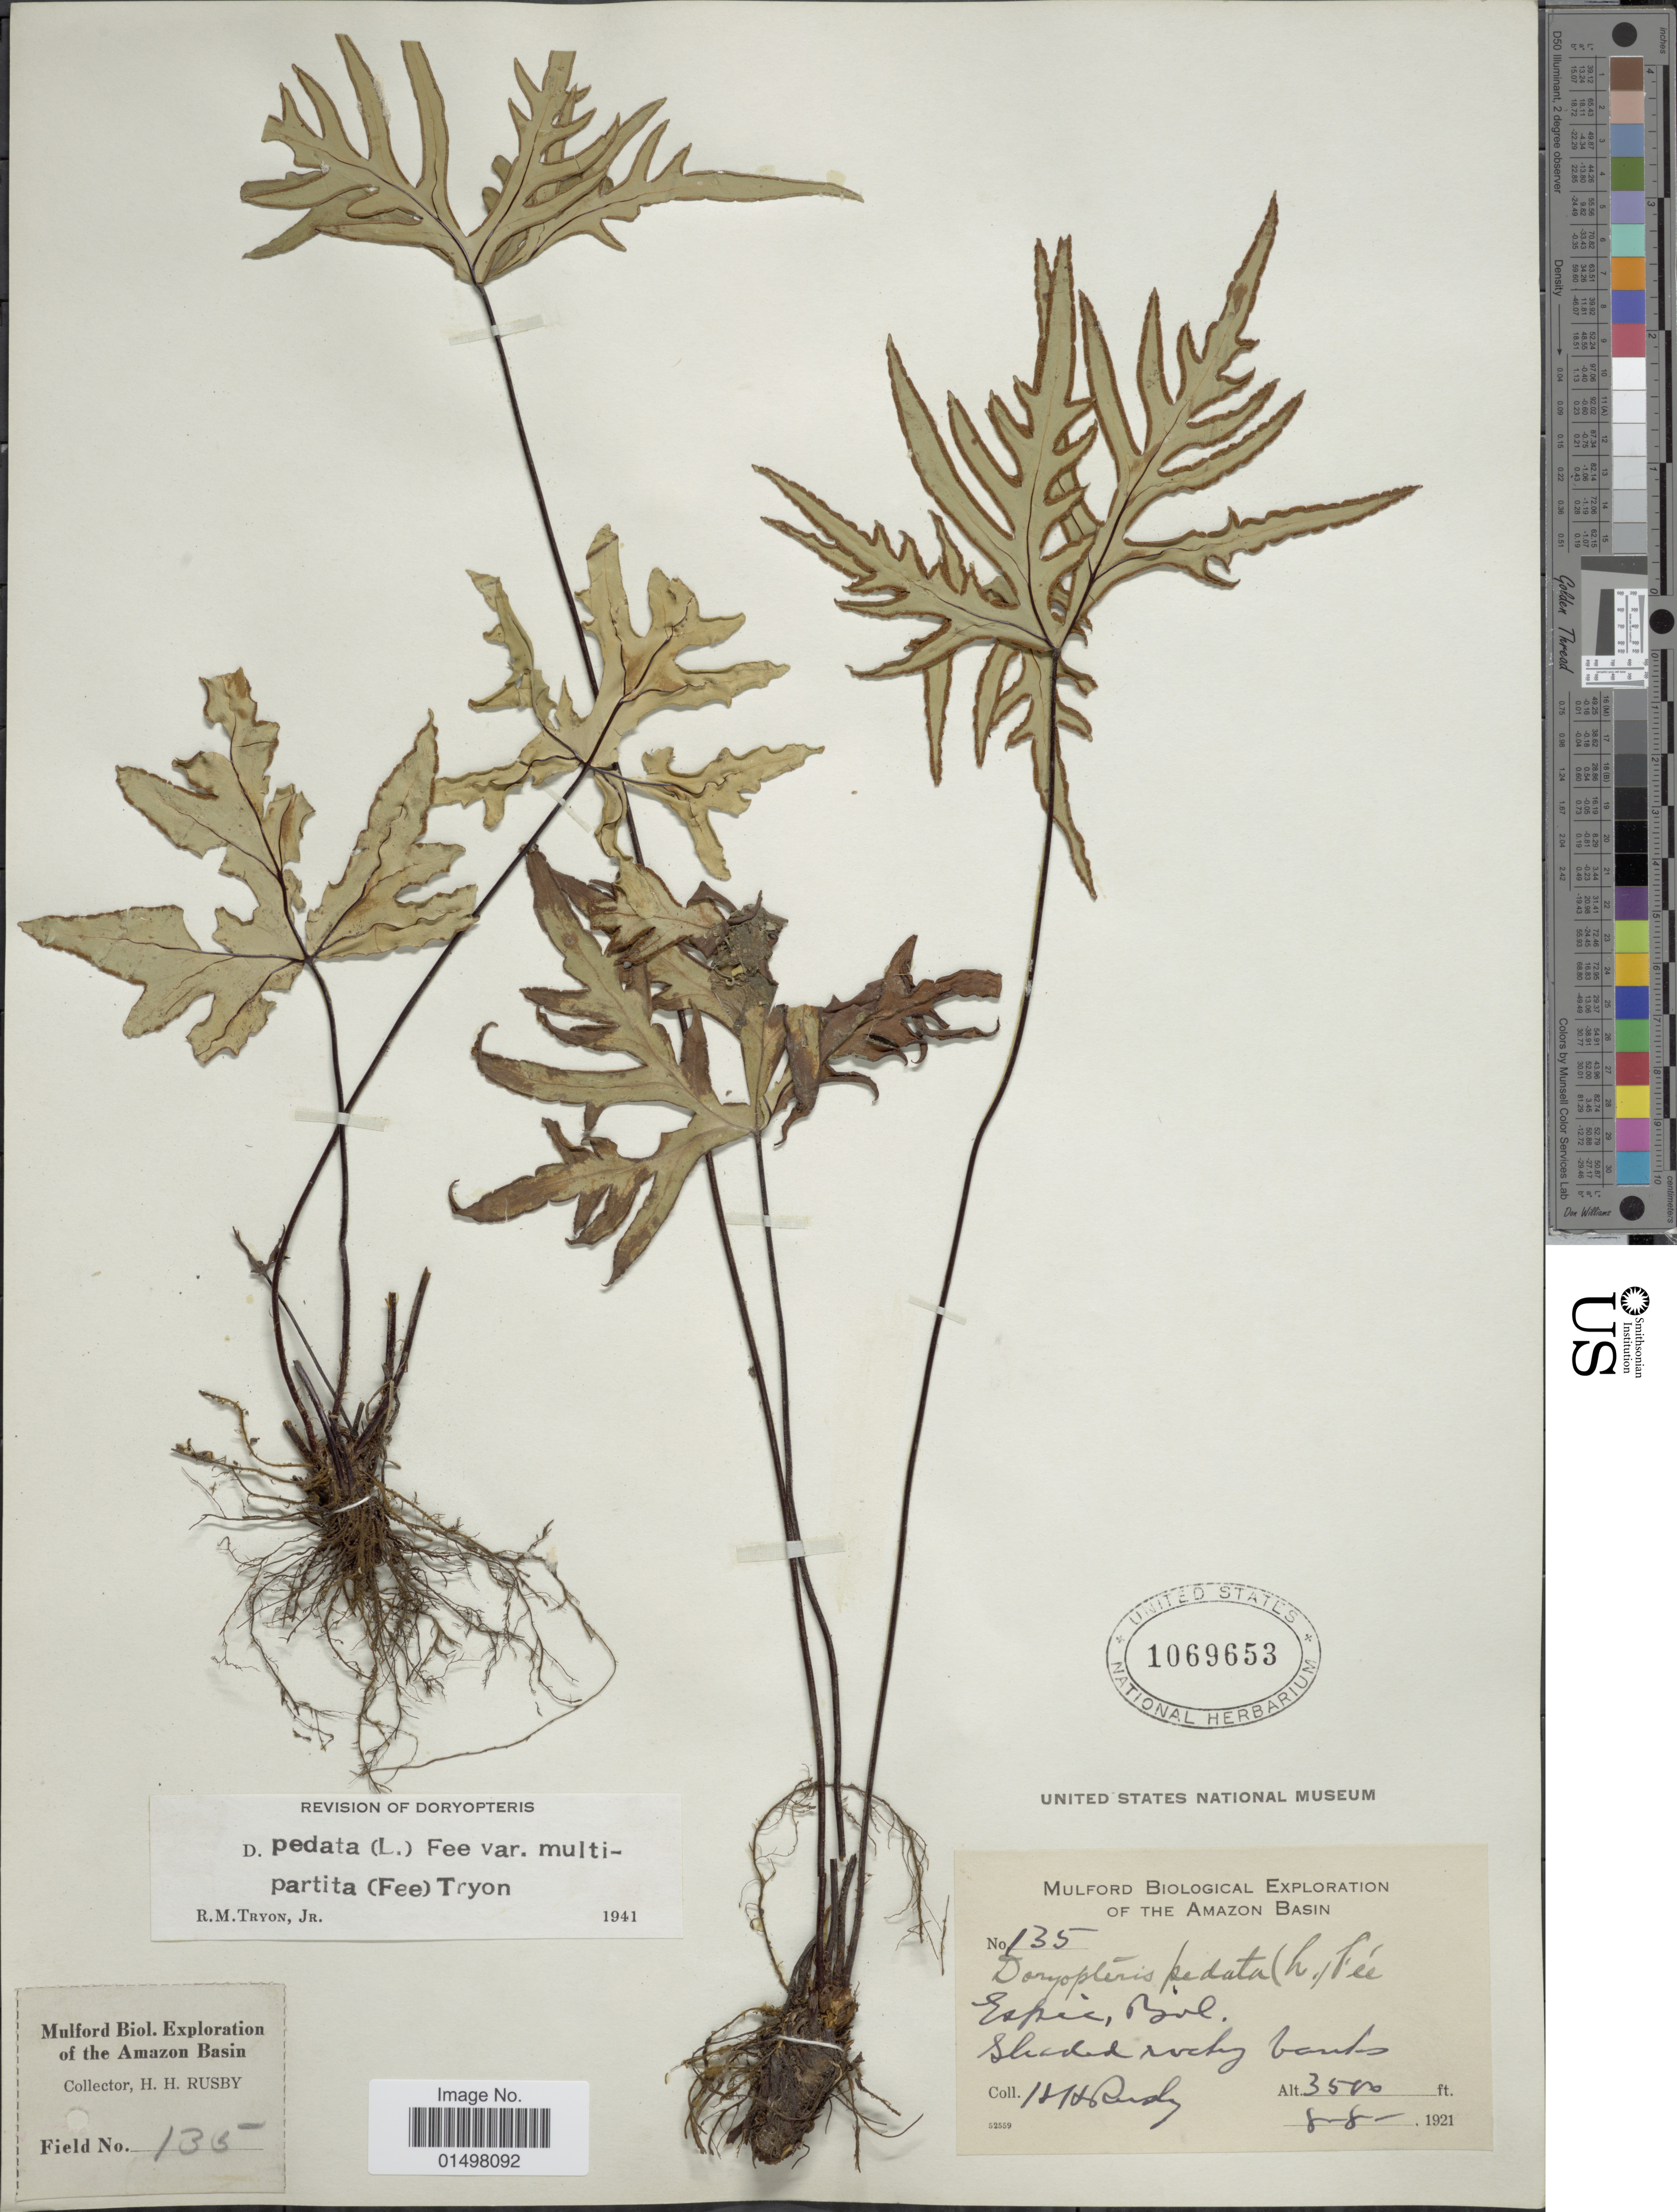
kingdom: Plantae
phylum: Tracheophyta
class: Polypodiopsida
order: Polypodiales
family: Pteridaceae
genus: Doryopteris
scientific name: Doryopteris pedata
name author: (L.) Fée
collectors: H. H. Rusby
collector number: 135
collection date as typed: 8-8-1921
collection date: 1921-08-08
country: Bolivia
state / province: La Paz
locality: Espia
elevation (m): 1067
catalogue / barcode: US 1069653